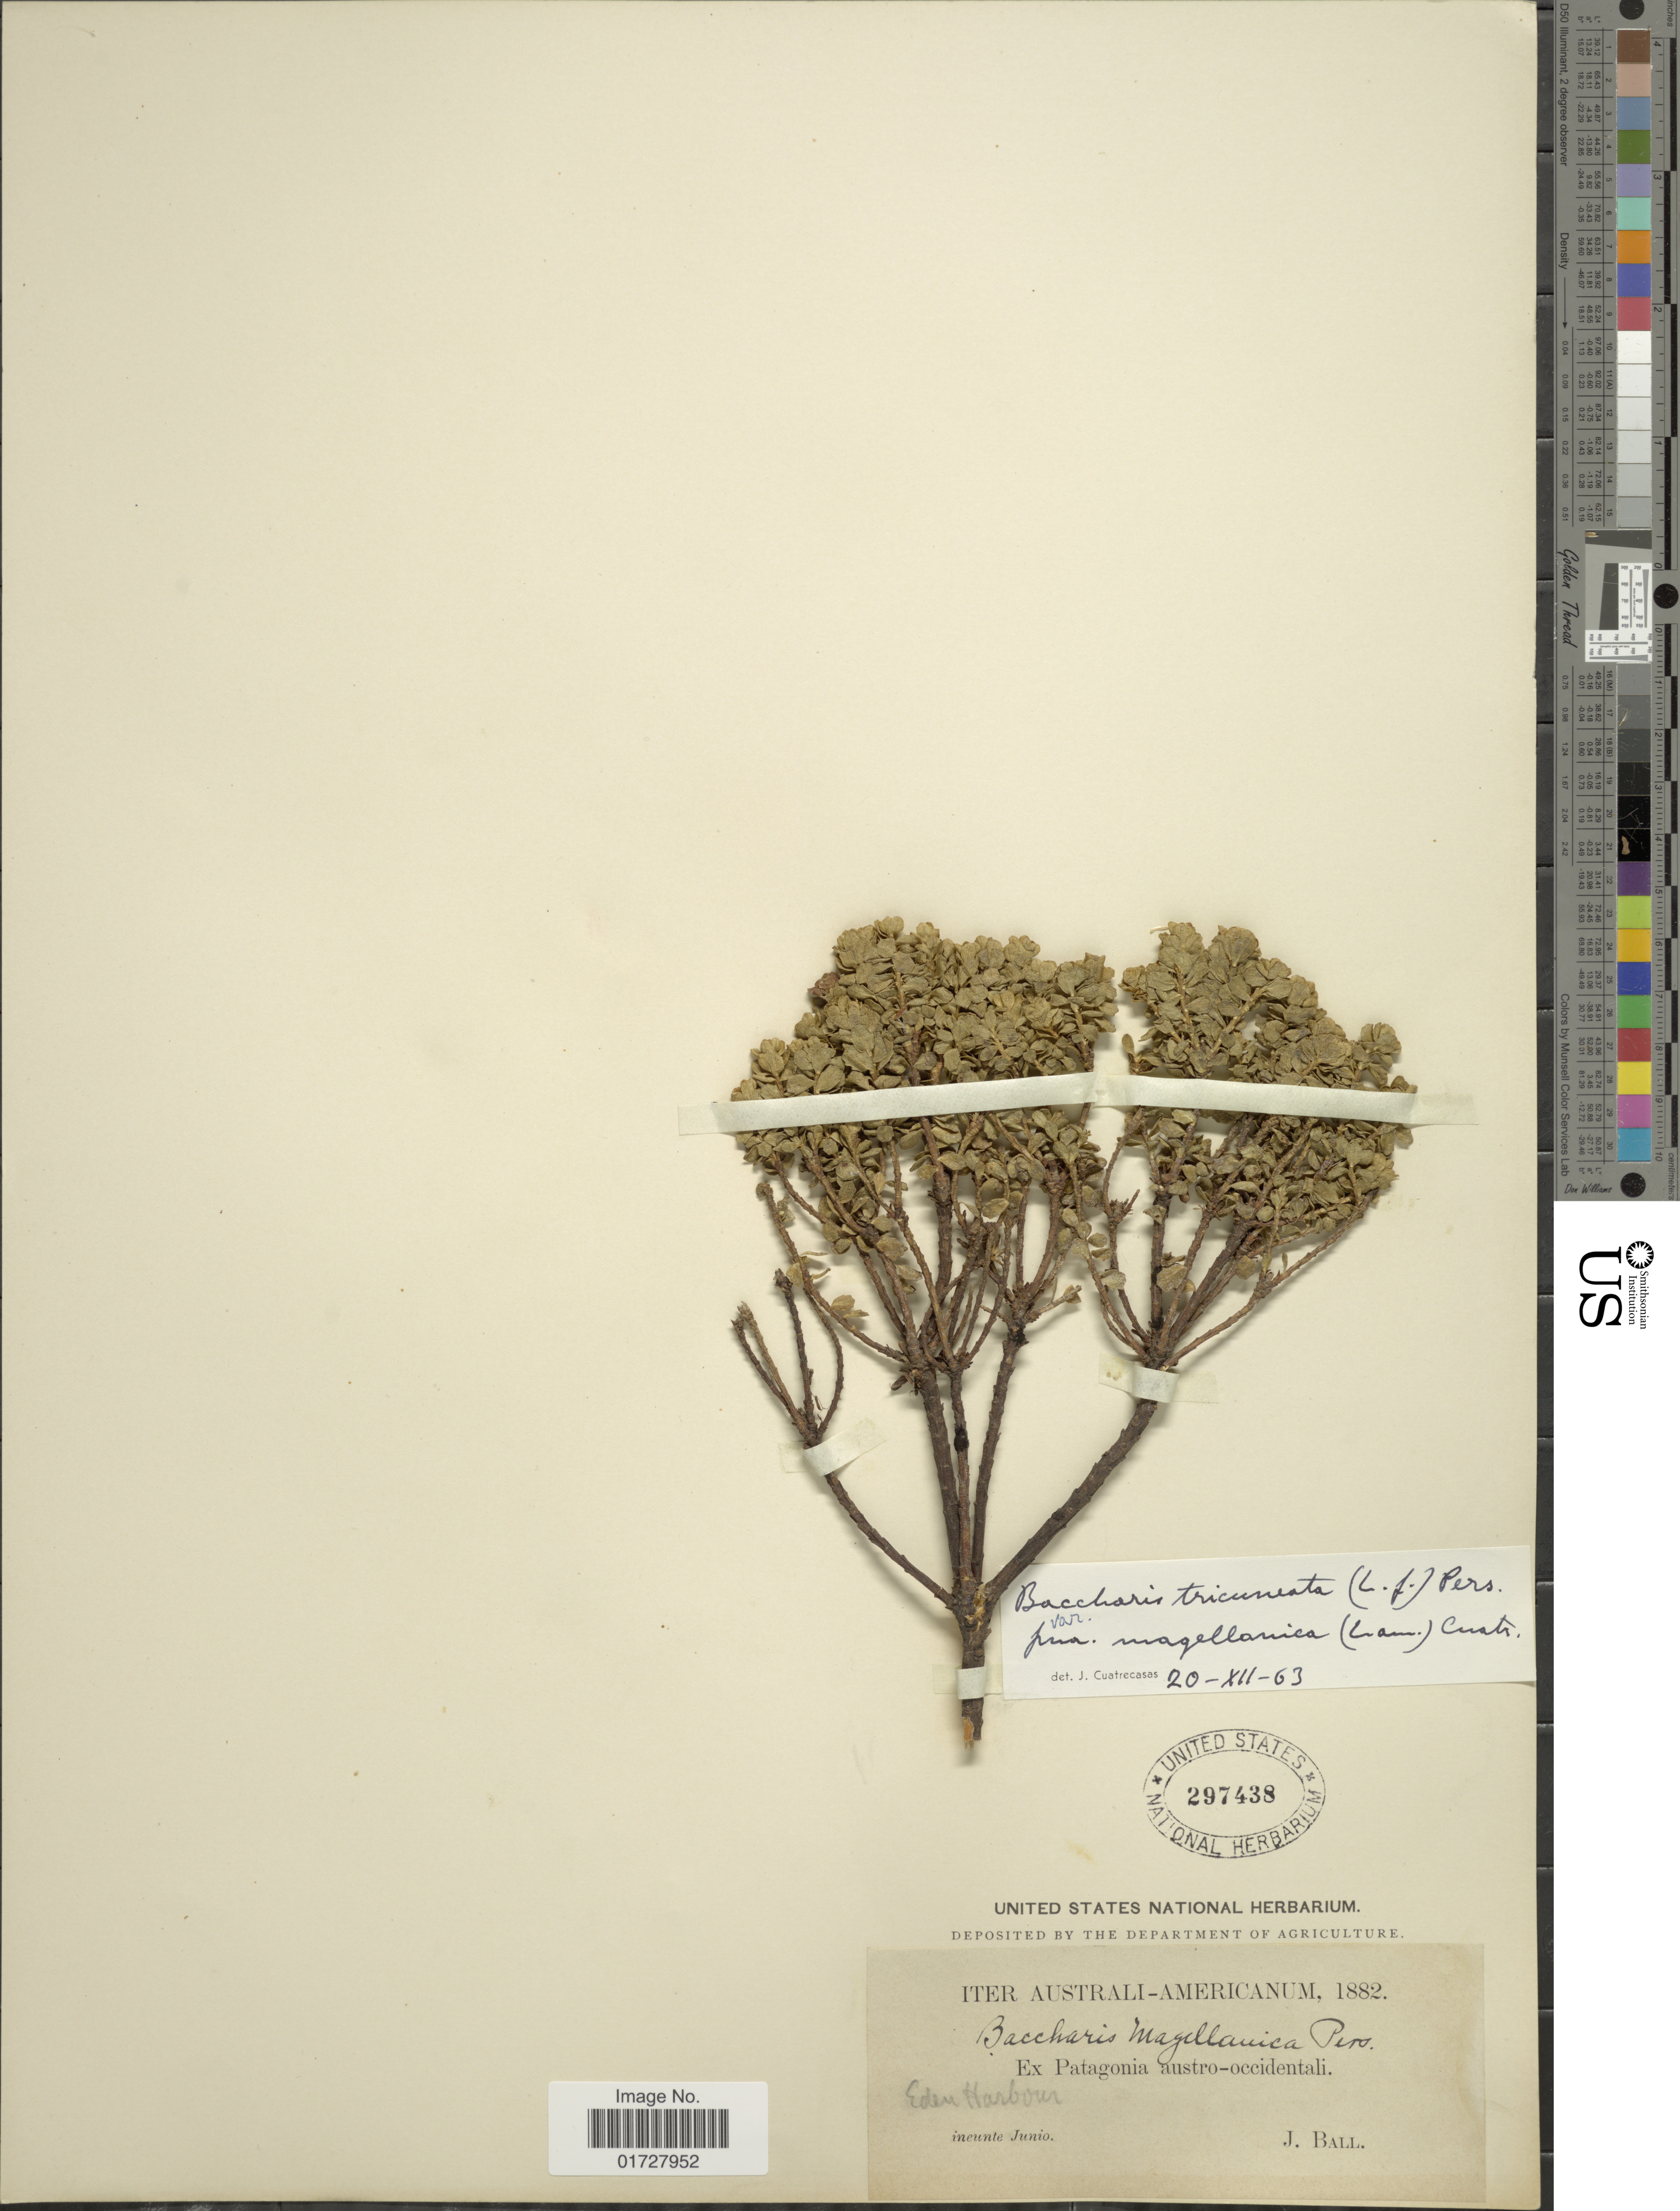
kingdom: Plantae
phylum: Tracheophyta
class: Magnoliopsida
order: Asterales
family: Asteraceae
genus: Baccharis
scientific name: Baccharis tricuneata var. magellanica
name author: (Lam.) Cuatrec.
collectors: J. Ball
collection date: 1882-06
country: Chile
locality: Australi-Americanum, Patagonia austro-occidentali, Eden Harbour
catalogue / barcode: US 297438